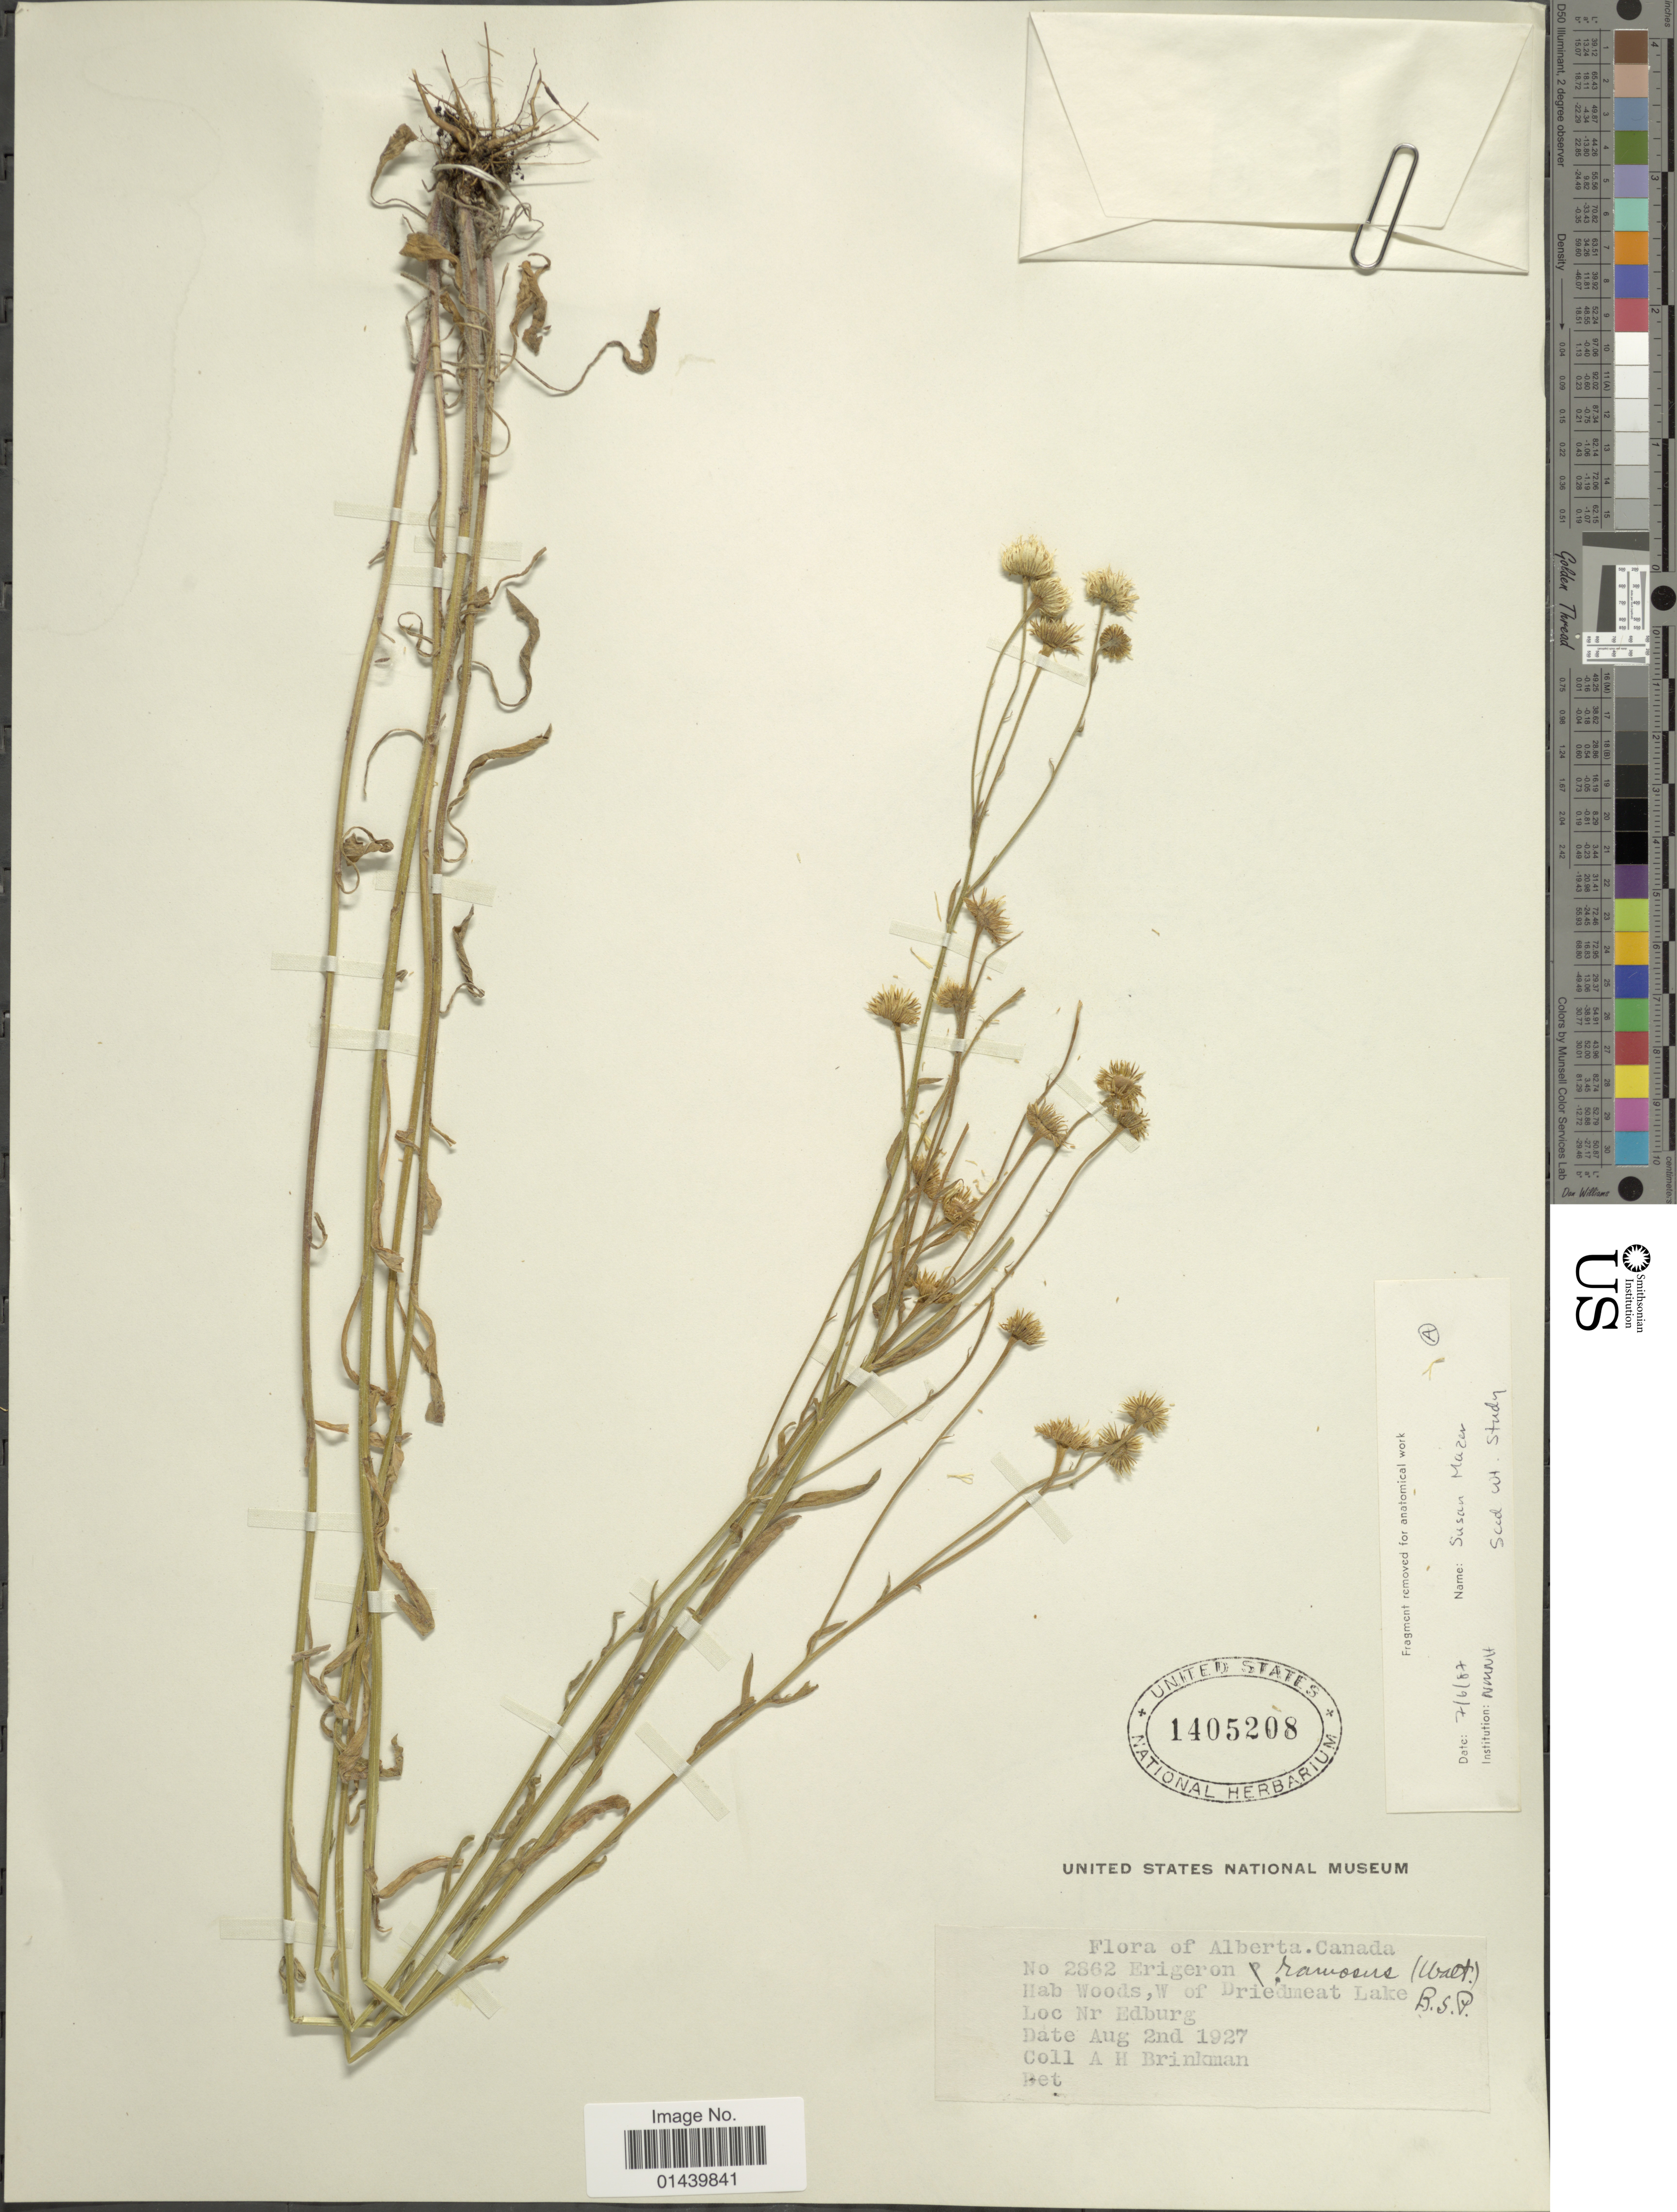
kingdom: Plantae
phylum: Tracheophyta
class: Magnoliopsida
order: Asterales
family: Asteraceae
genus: Erigeron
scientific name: Erigeron strigosus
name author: Muhl. ex Willd.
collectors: A. Brinkman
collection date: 1927-08-02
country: Canada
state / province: Alberta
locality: Woods, W of Driedmeat Lake. Nr Edburg.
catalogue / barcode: US 1405208